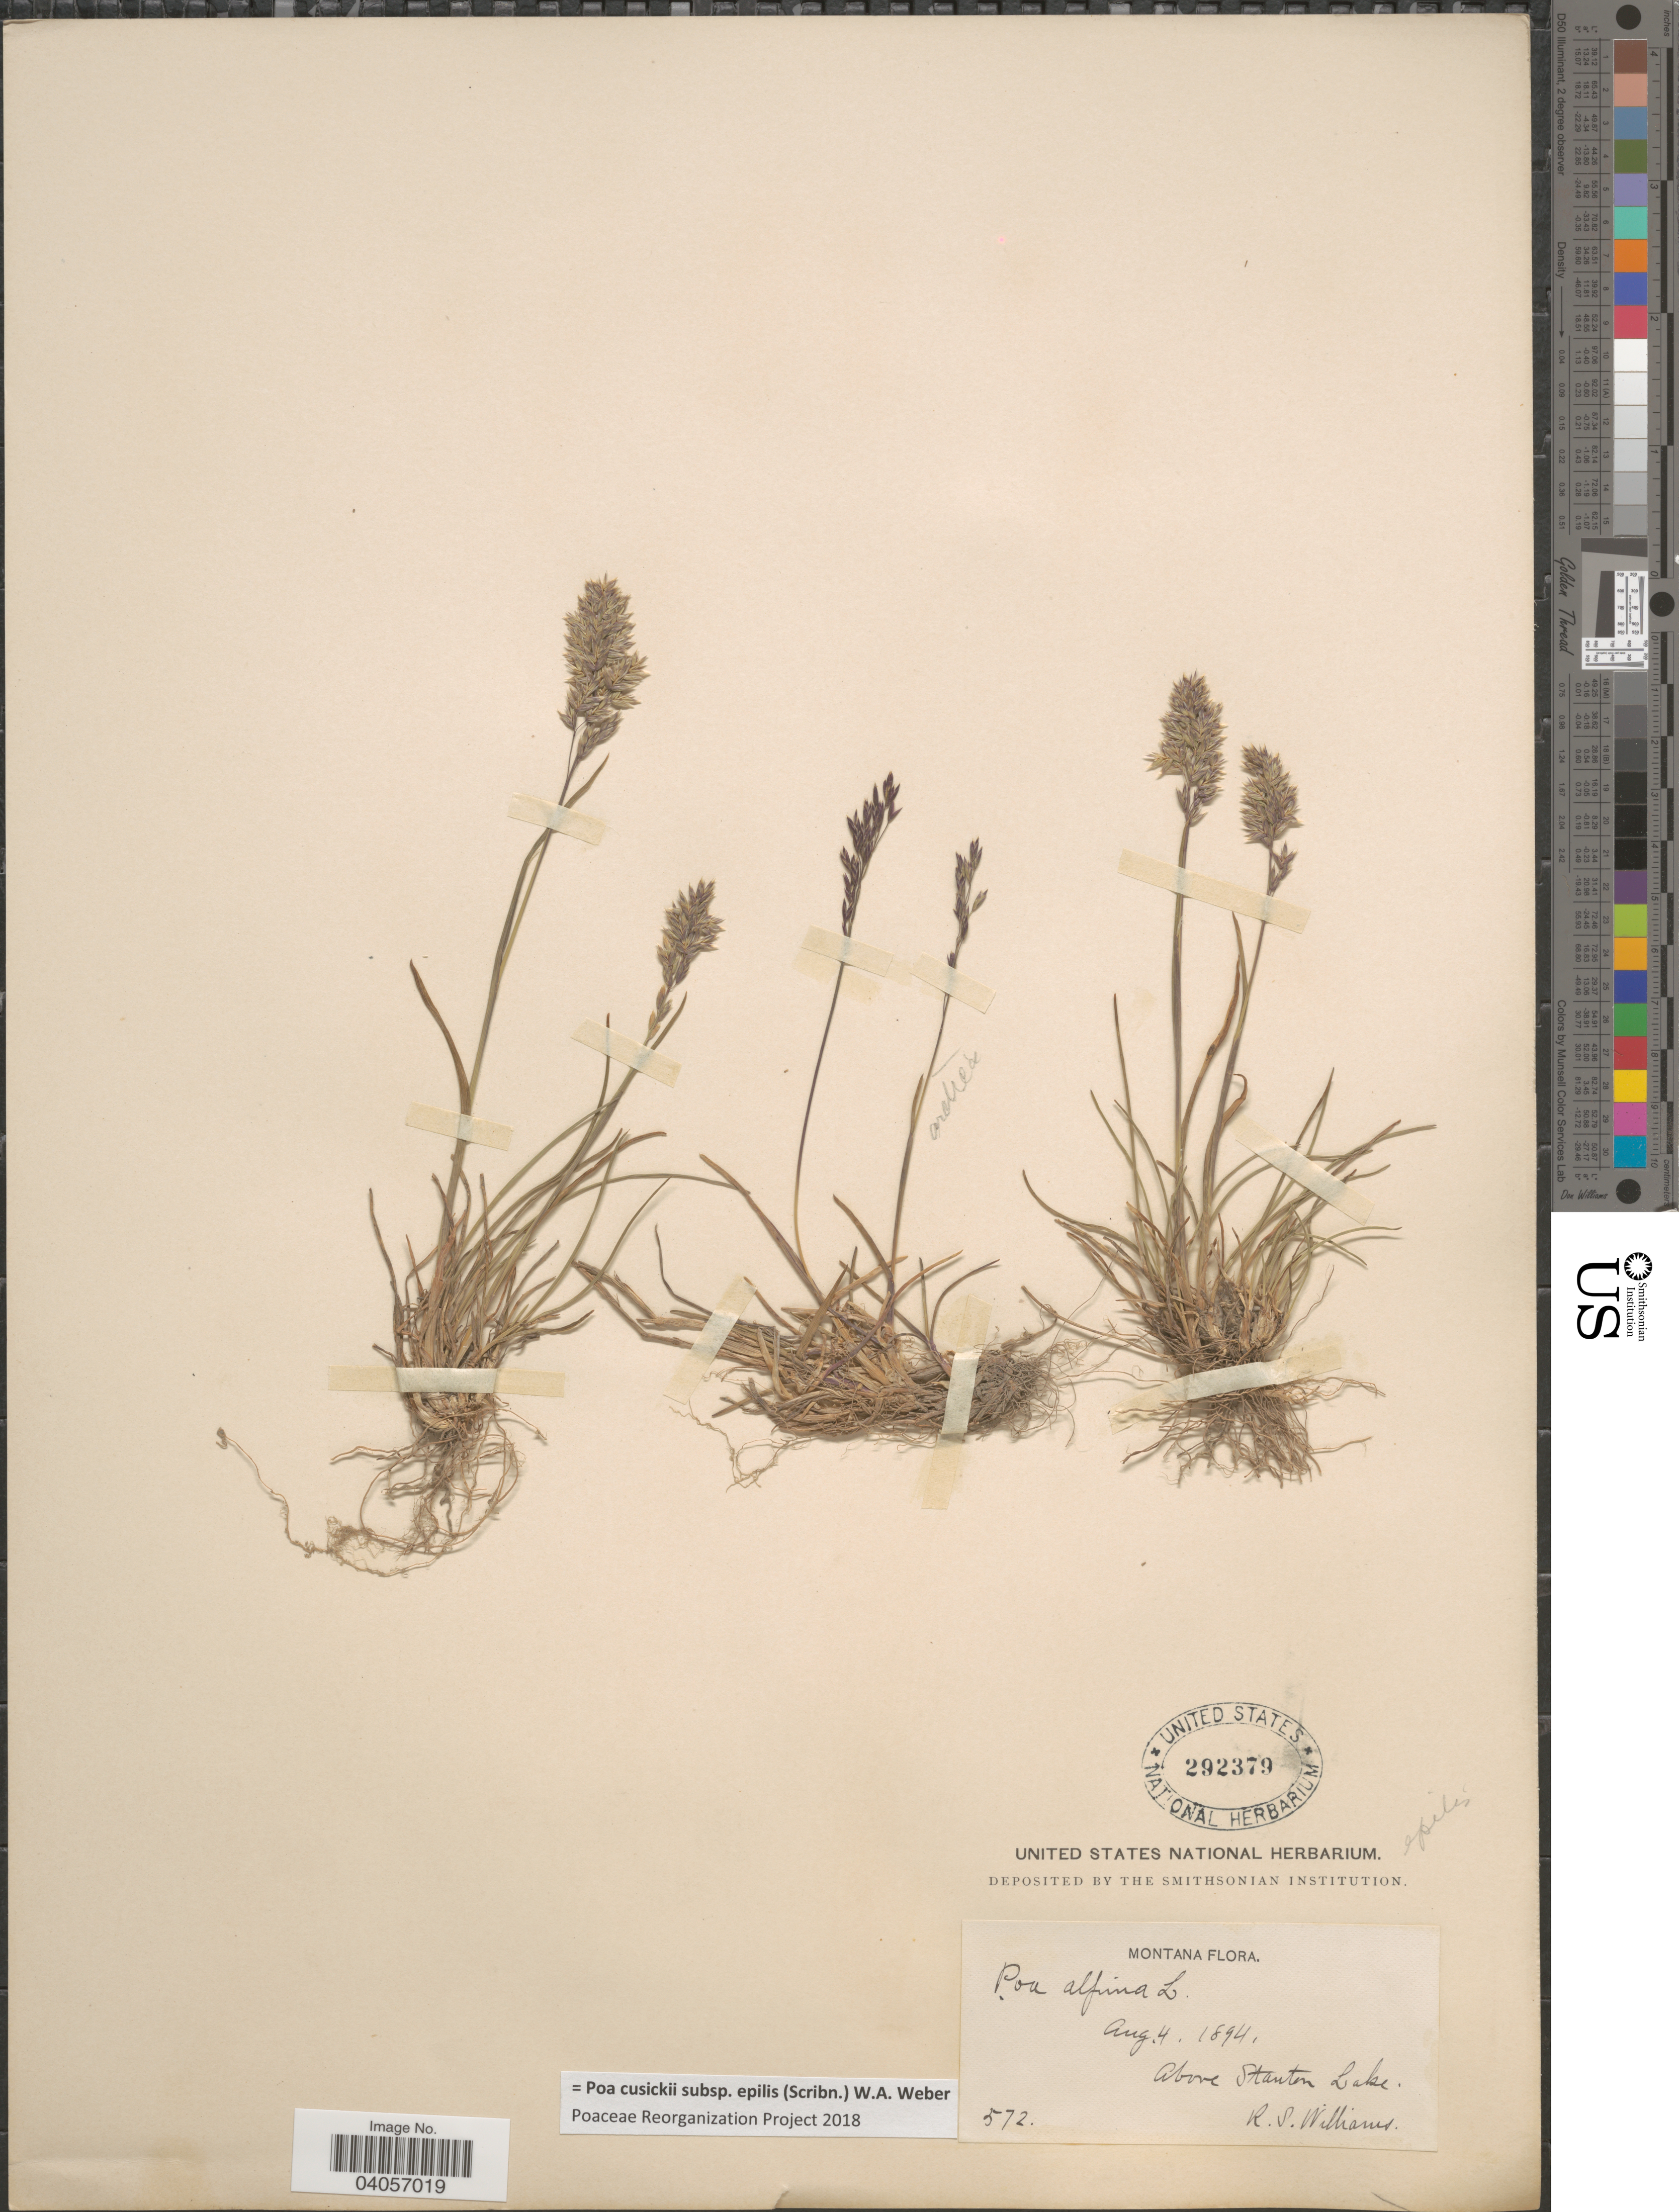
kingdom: Plantae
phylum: Tracheophyta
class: Liliopsida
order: Poales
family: Poaceae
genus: Poa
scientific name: Poa cusickii subsp. epilis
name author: (Scribn.) W.A. Weber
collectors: R. S. Williams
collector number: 572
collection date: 1894-08-04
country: United States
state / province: Montana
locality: Above Stanton Lake.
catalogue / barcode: US 292379